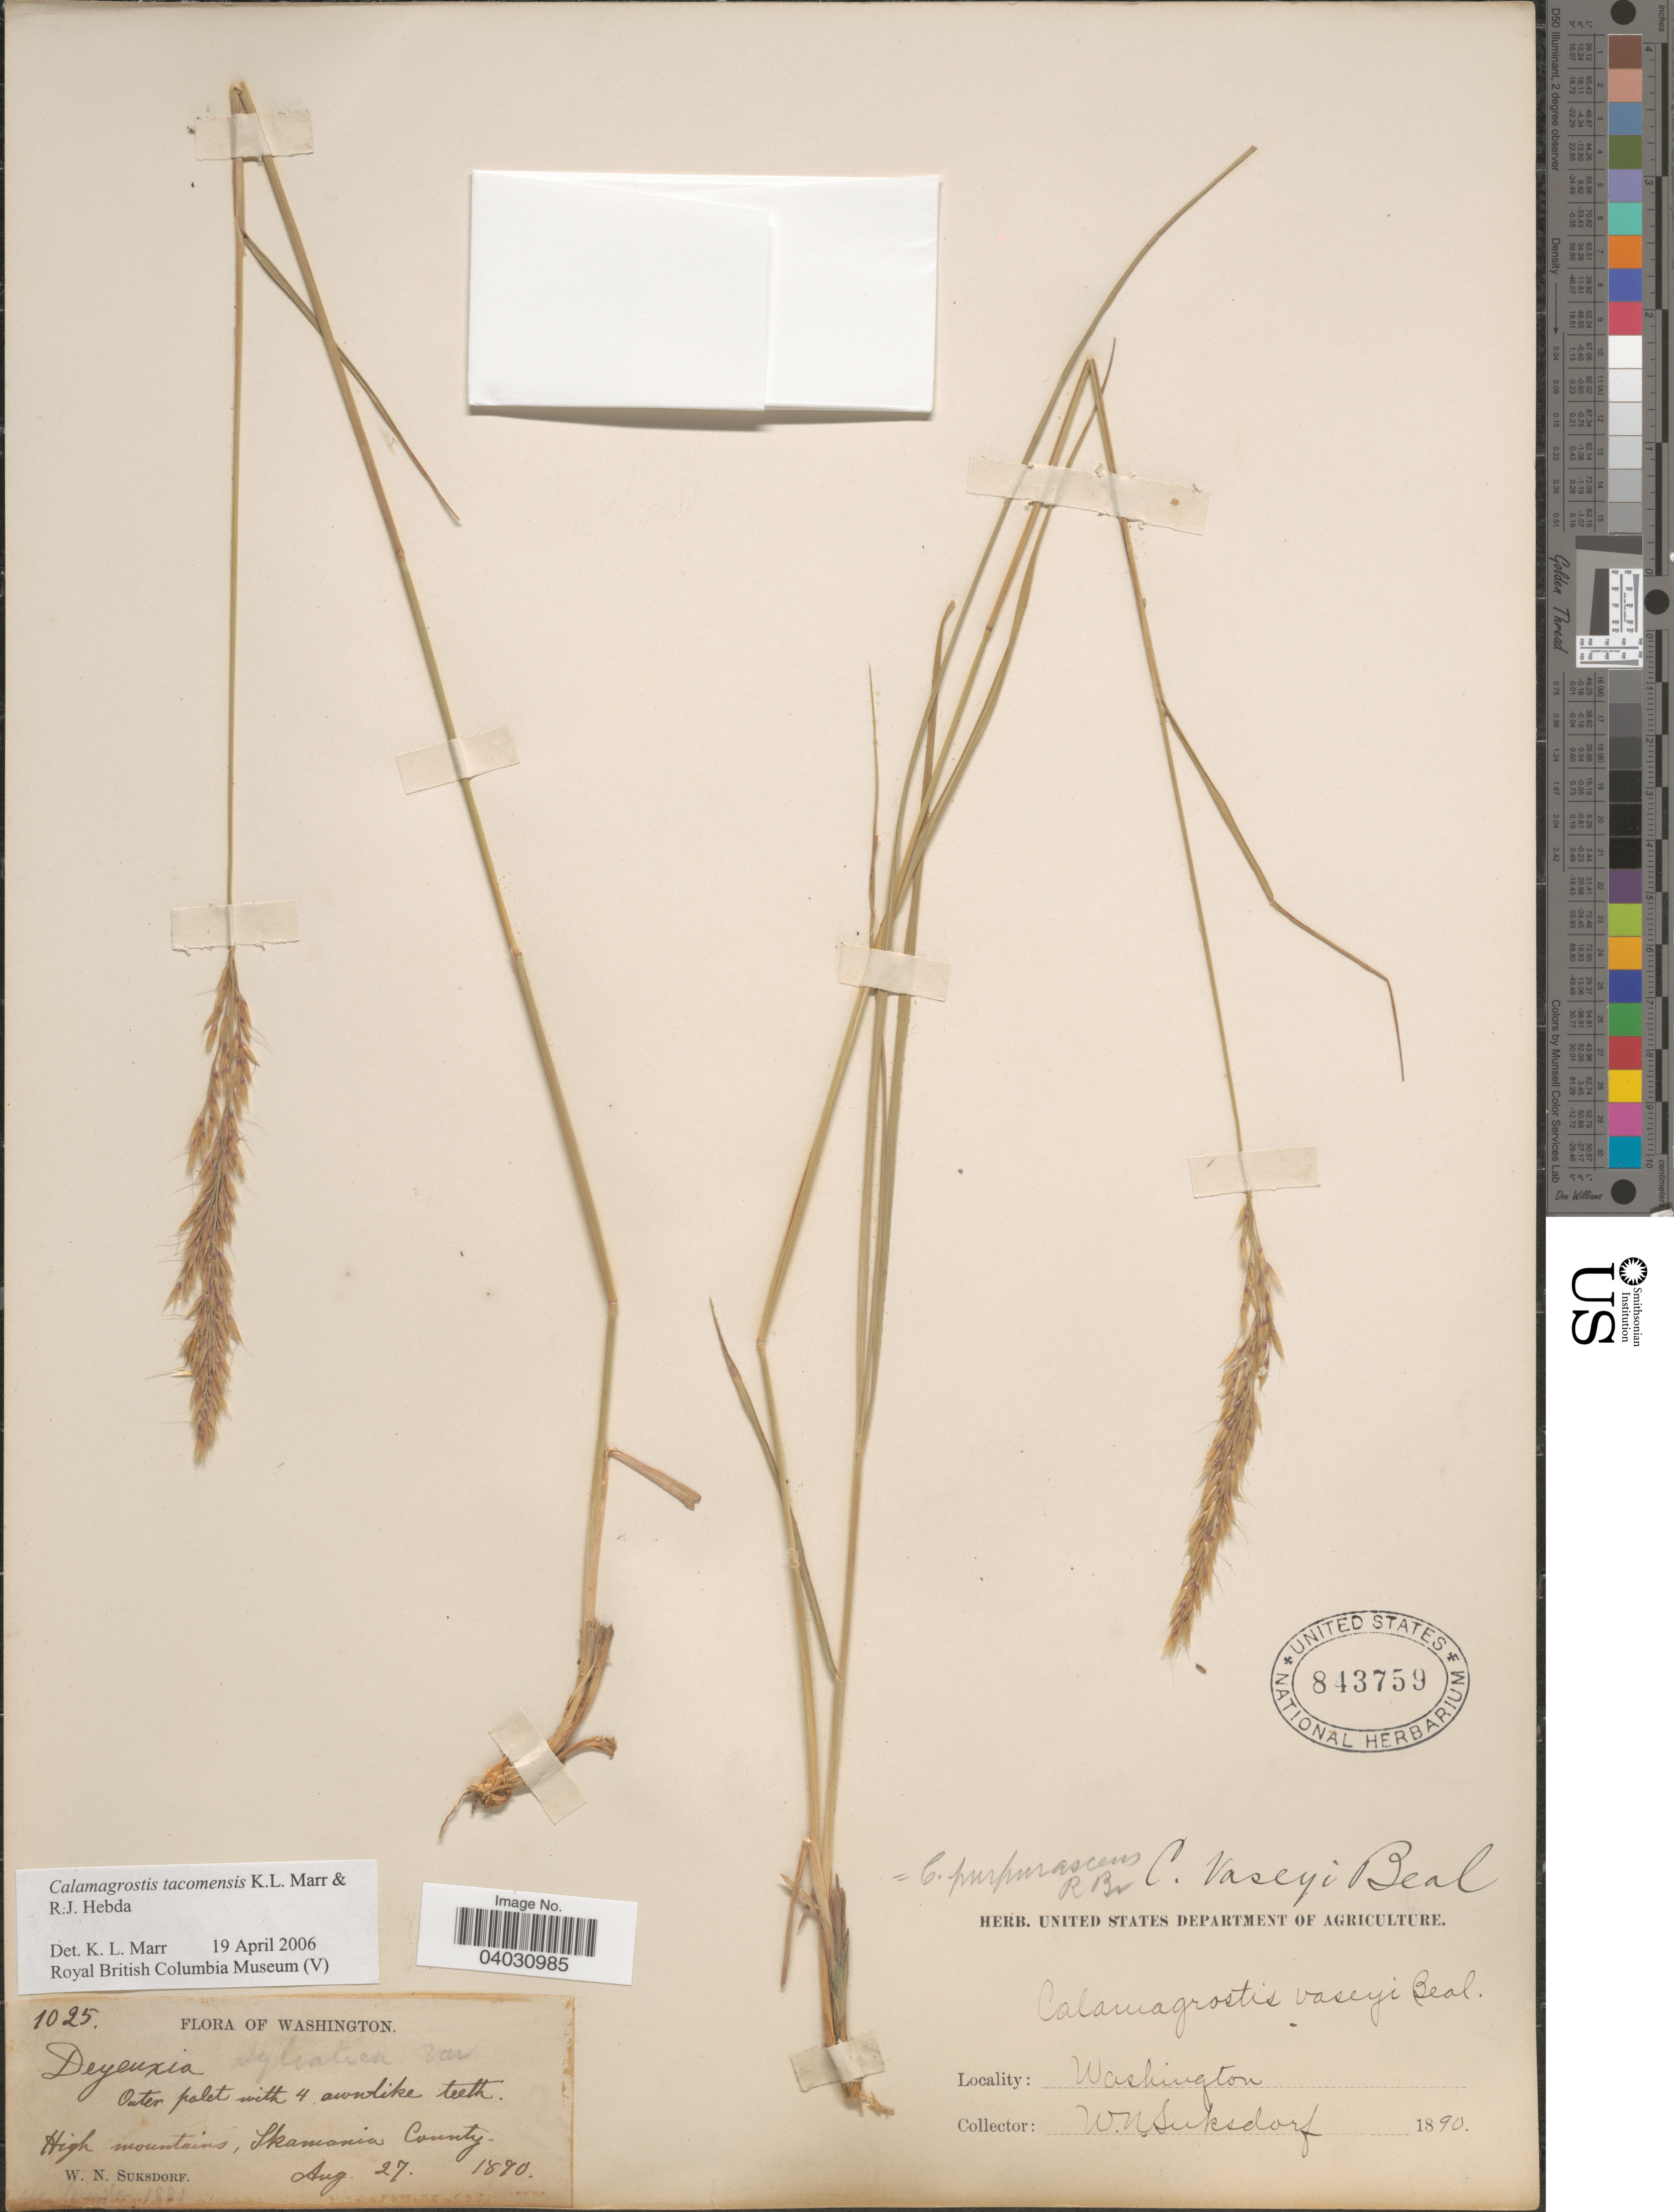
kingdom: Plantae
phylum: Tracheophyta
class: Liliopsida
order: Poales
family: Poaceae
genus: Calamagrostis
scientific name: Calamagrostis tacomensis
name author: K. Marr & Hebda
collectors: W. N. Suksdorf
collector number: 1025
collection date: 1890-08-27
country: United States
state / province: Washington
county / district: Skamania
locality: High mountains , Skamania County.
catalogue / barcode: US 843759